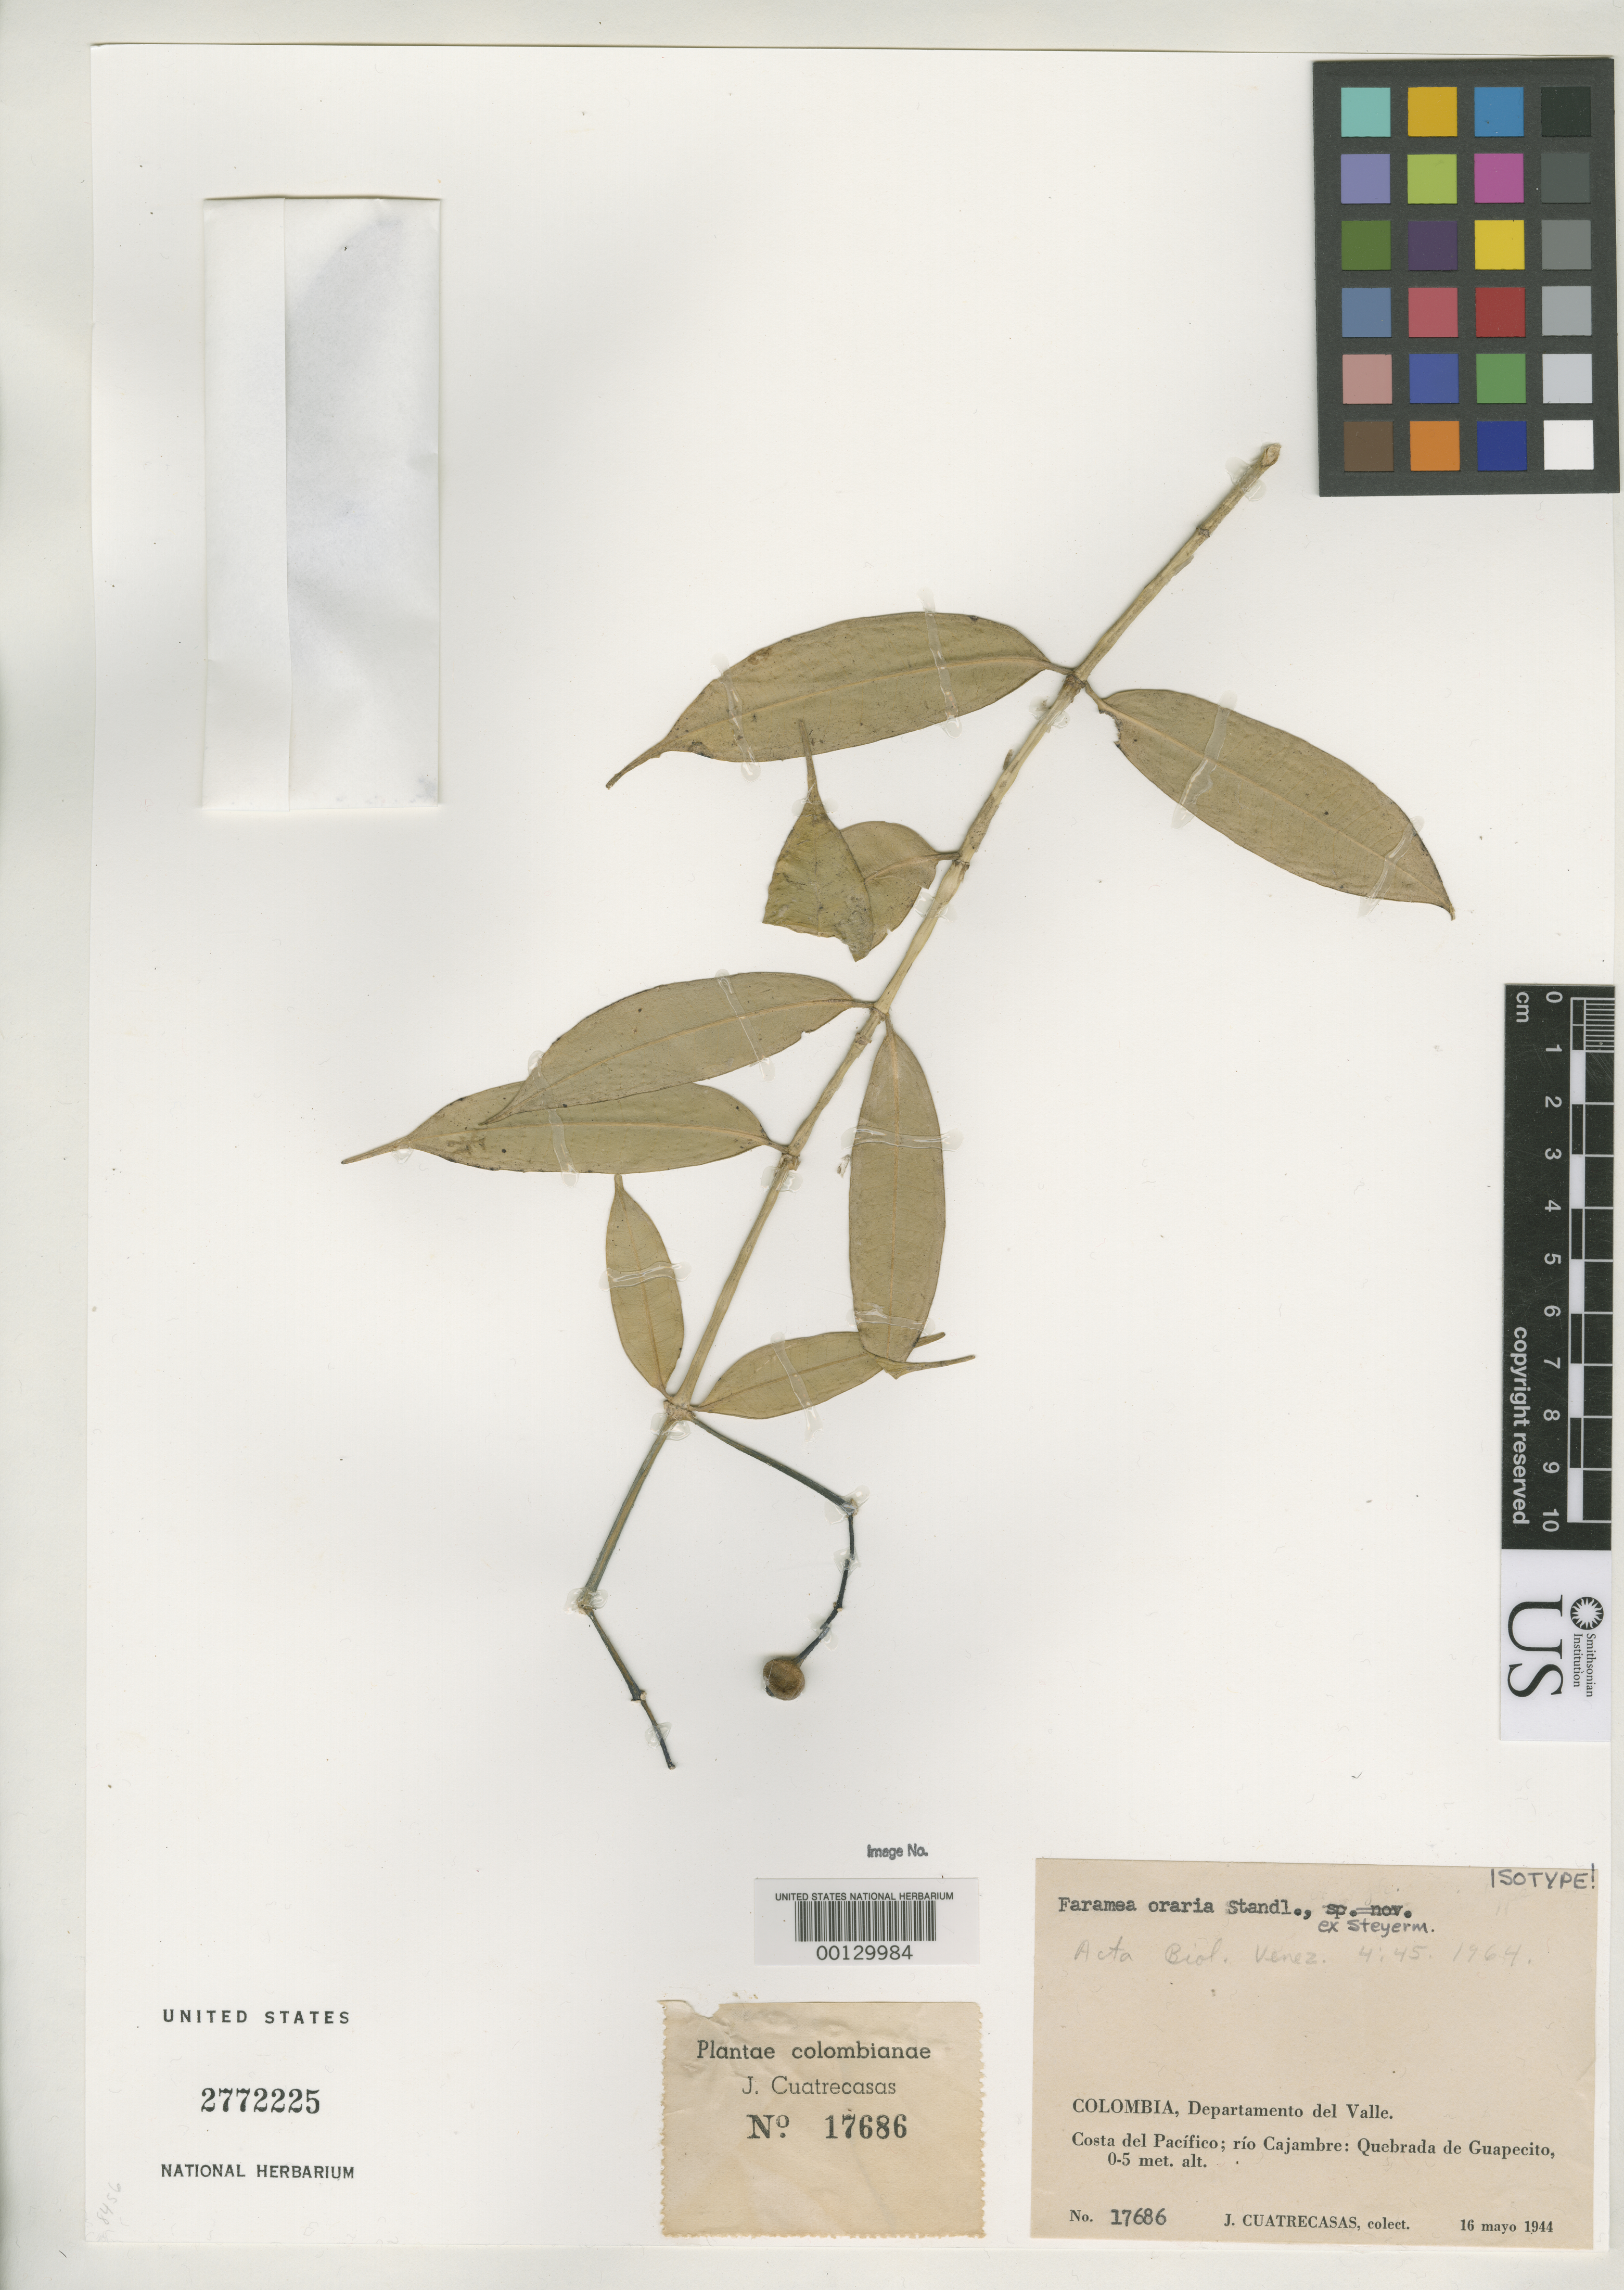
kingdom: Plantae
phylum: Tracheophyta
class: Magnoliopsida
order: Gentianales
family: Rubiaceae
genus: Faramea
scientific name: Faramea oraria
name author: Standl. ex Steyerm.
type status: Isotype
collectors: J. Cuatrecasas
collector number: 17686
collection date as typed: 16 May 1944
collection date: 1944-05-16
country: Colombia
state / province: Valle del Cauca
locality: Pacific Coast, Rio Cajambre.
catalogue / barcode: US 2772225